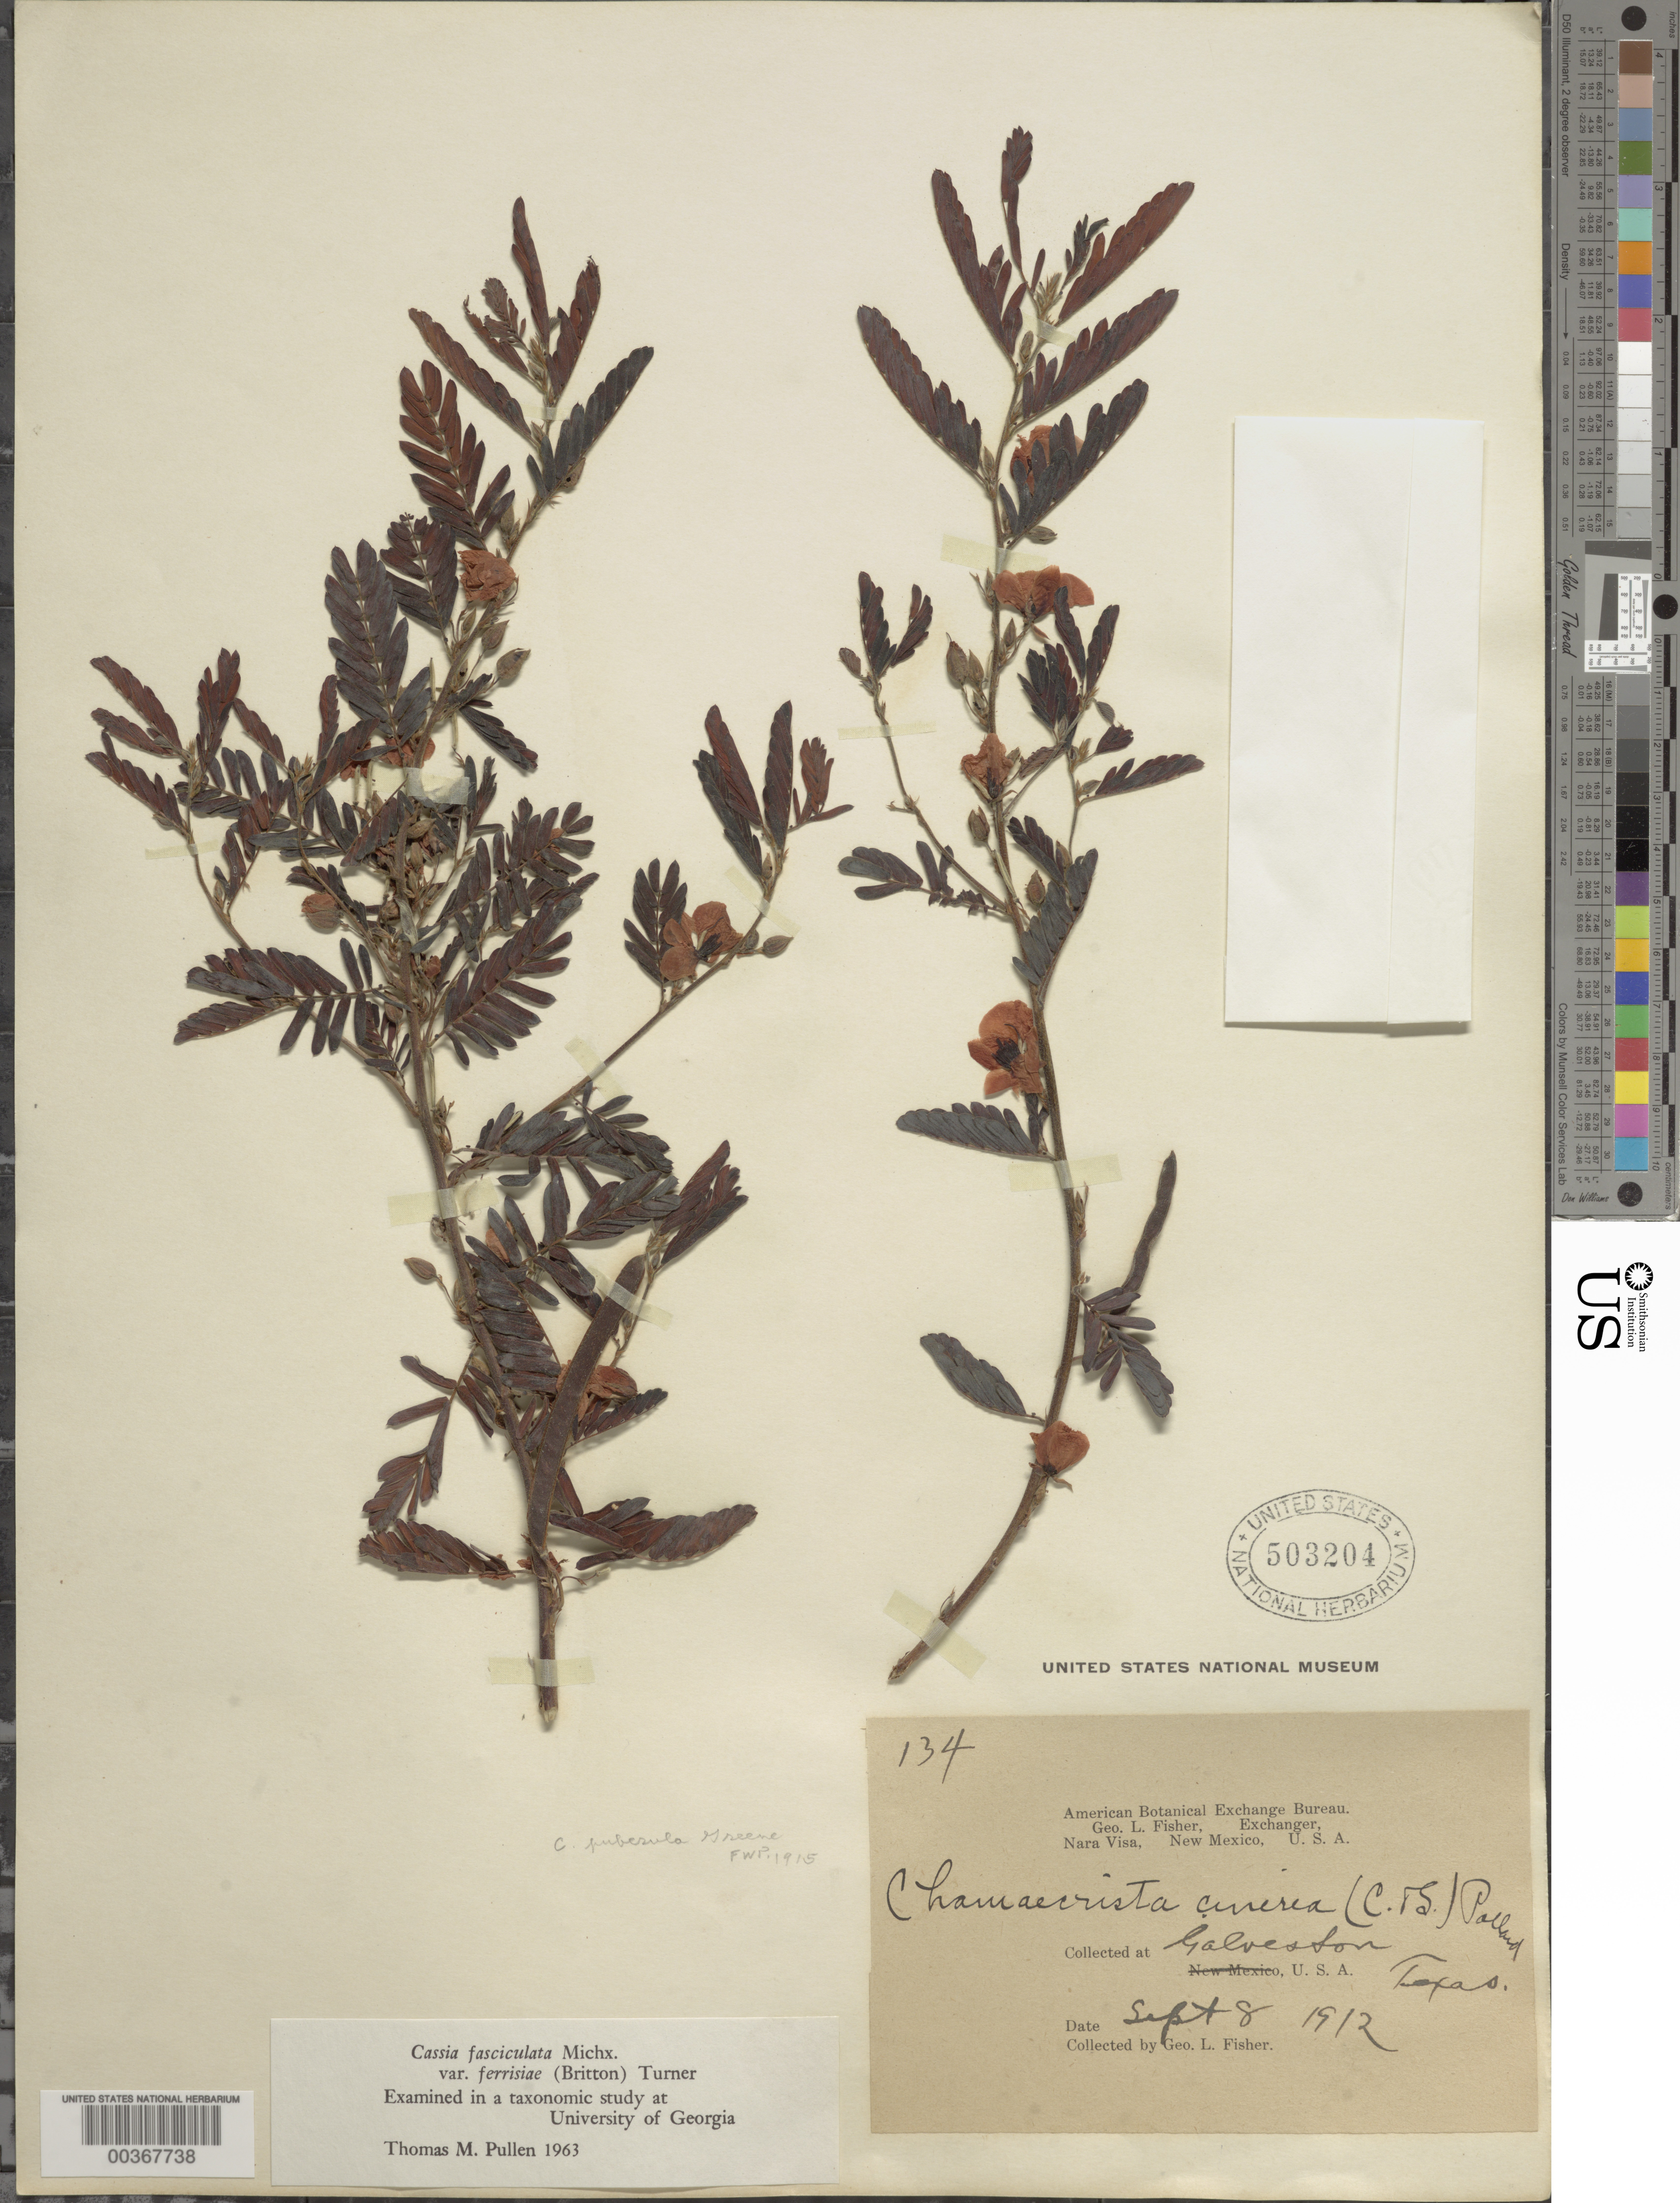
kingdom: Plantae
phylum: Tracheophyta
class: Magnoliopsida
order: Fabales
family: Fabaceae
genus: Chamaecrista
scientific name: Chamaecrista fasciculata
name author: (Michx.) Greene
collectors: G. L. Fisher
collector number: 134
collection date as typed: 08 Sep 1912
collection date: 1912-09-08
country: United States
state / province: Texas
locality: Galveston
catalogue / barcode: US 503204